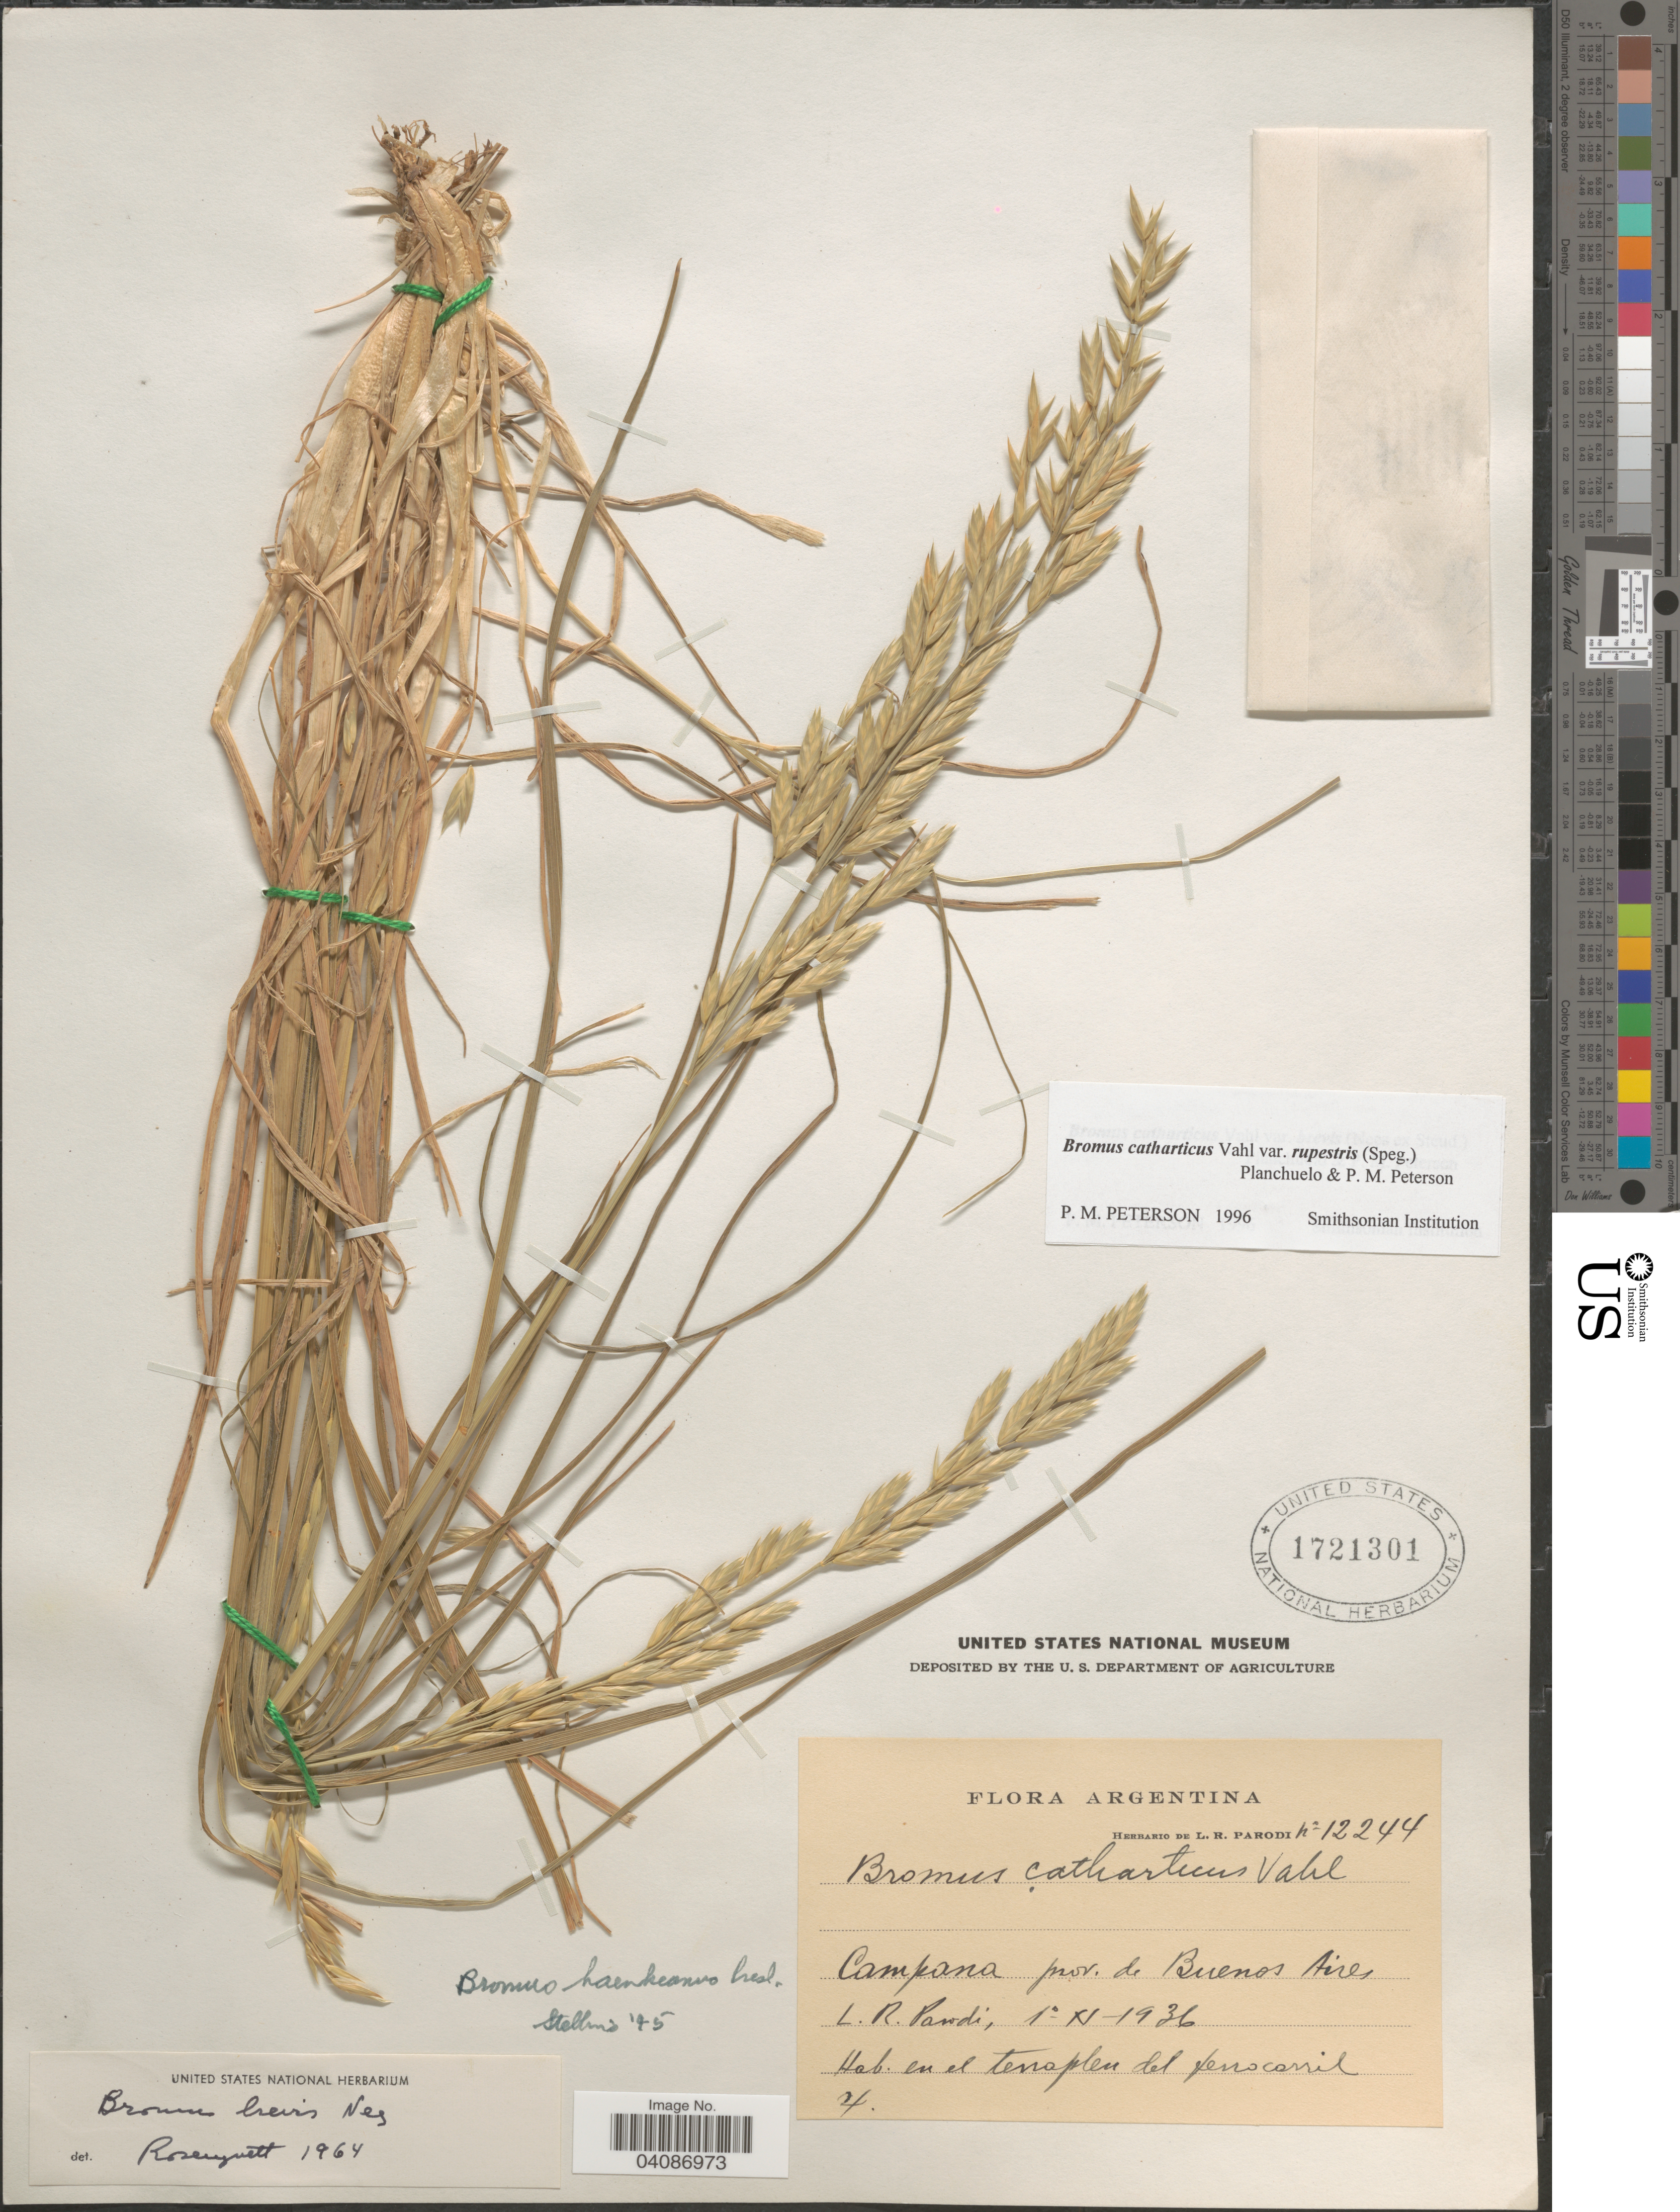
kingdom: Plantae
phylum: Tracheophyta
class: Liliopsida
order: Poales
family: Poaceae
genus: Bromus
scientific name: Bromus catharticus var. rupestris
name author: Planchuelo & P.M. Peterson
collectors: L. R. Parodi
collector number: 12244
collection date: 1936-11-01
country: Argentina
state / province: Buenos Aires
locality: Campana prov. de Buenos Aires.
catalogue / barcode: US 1721301